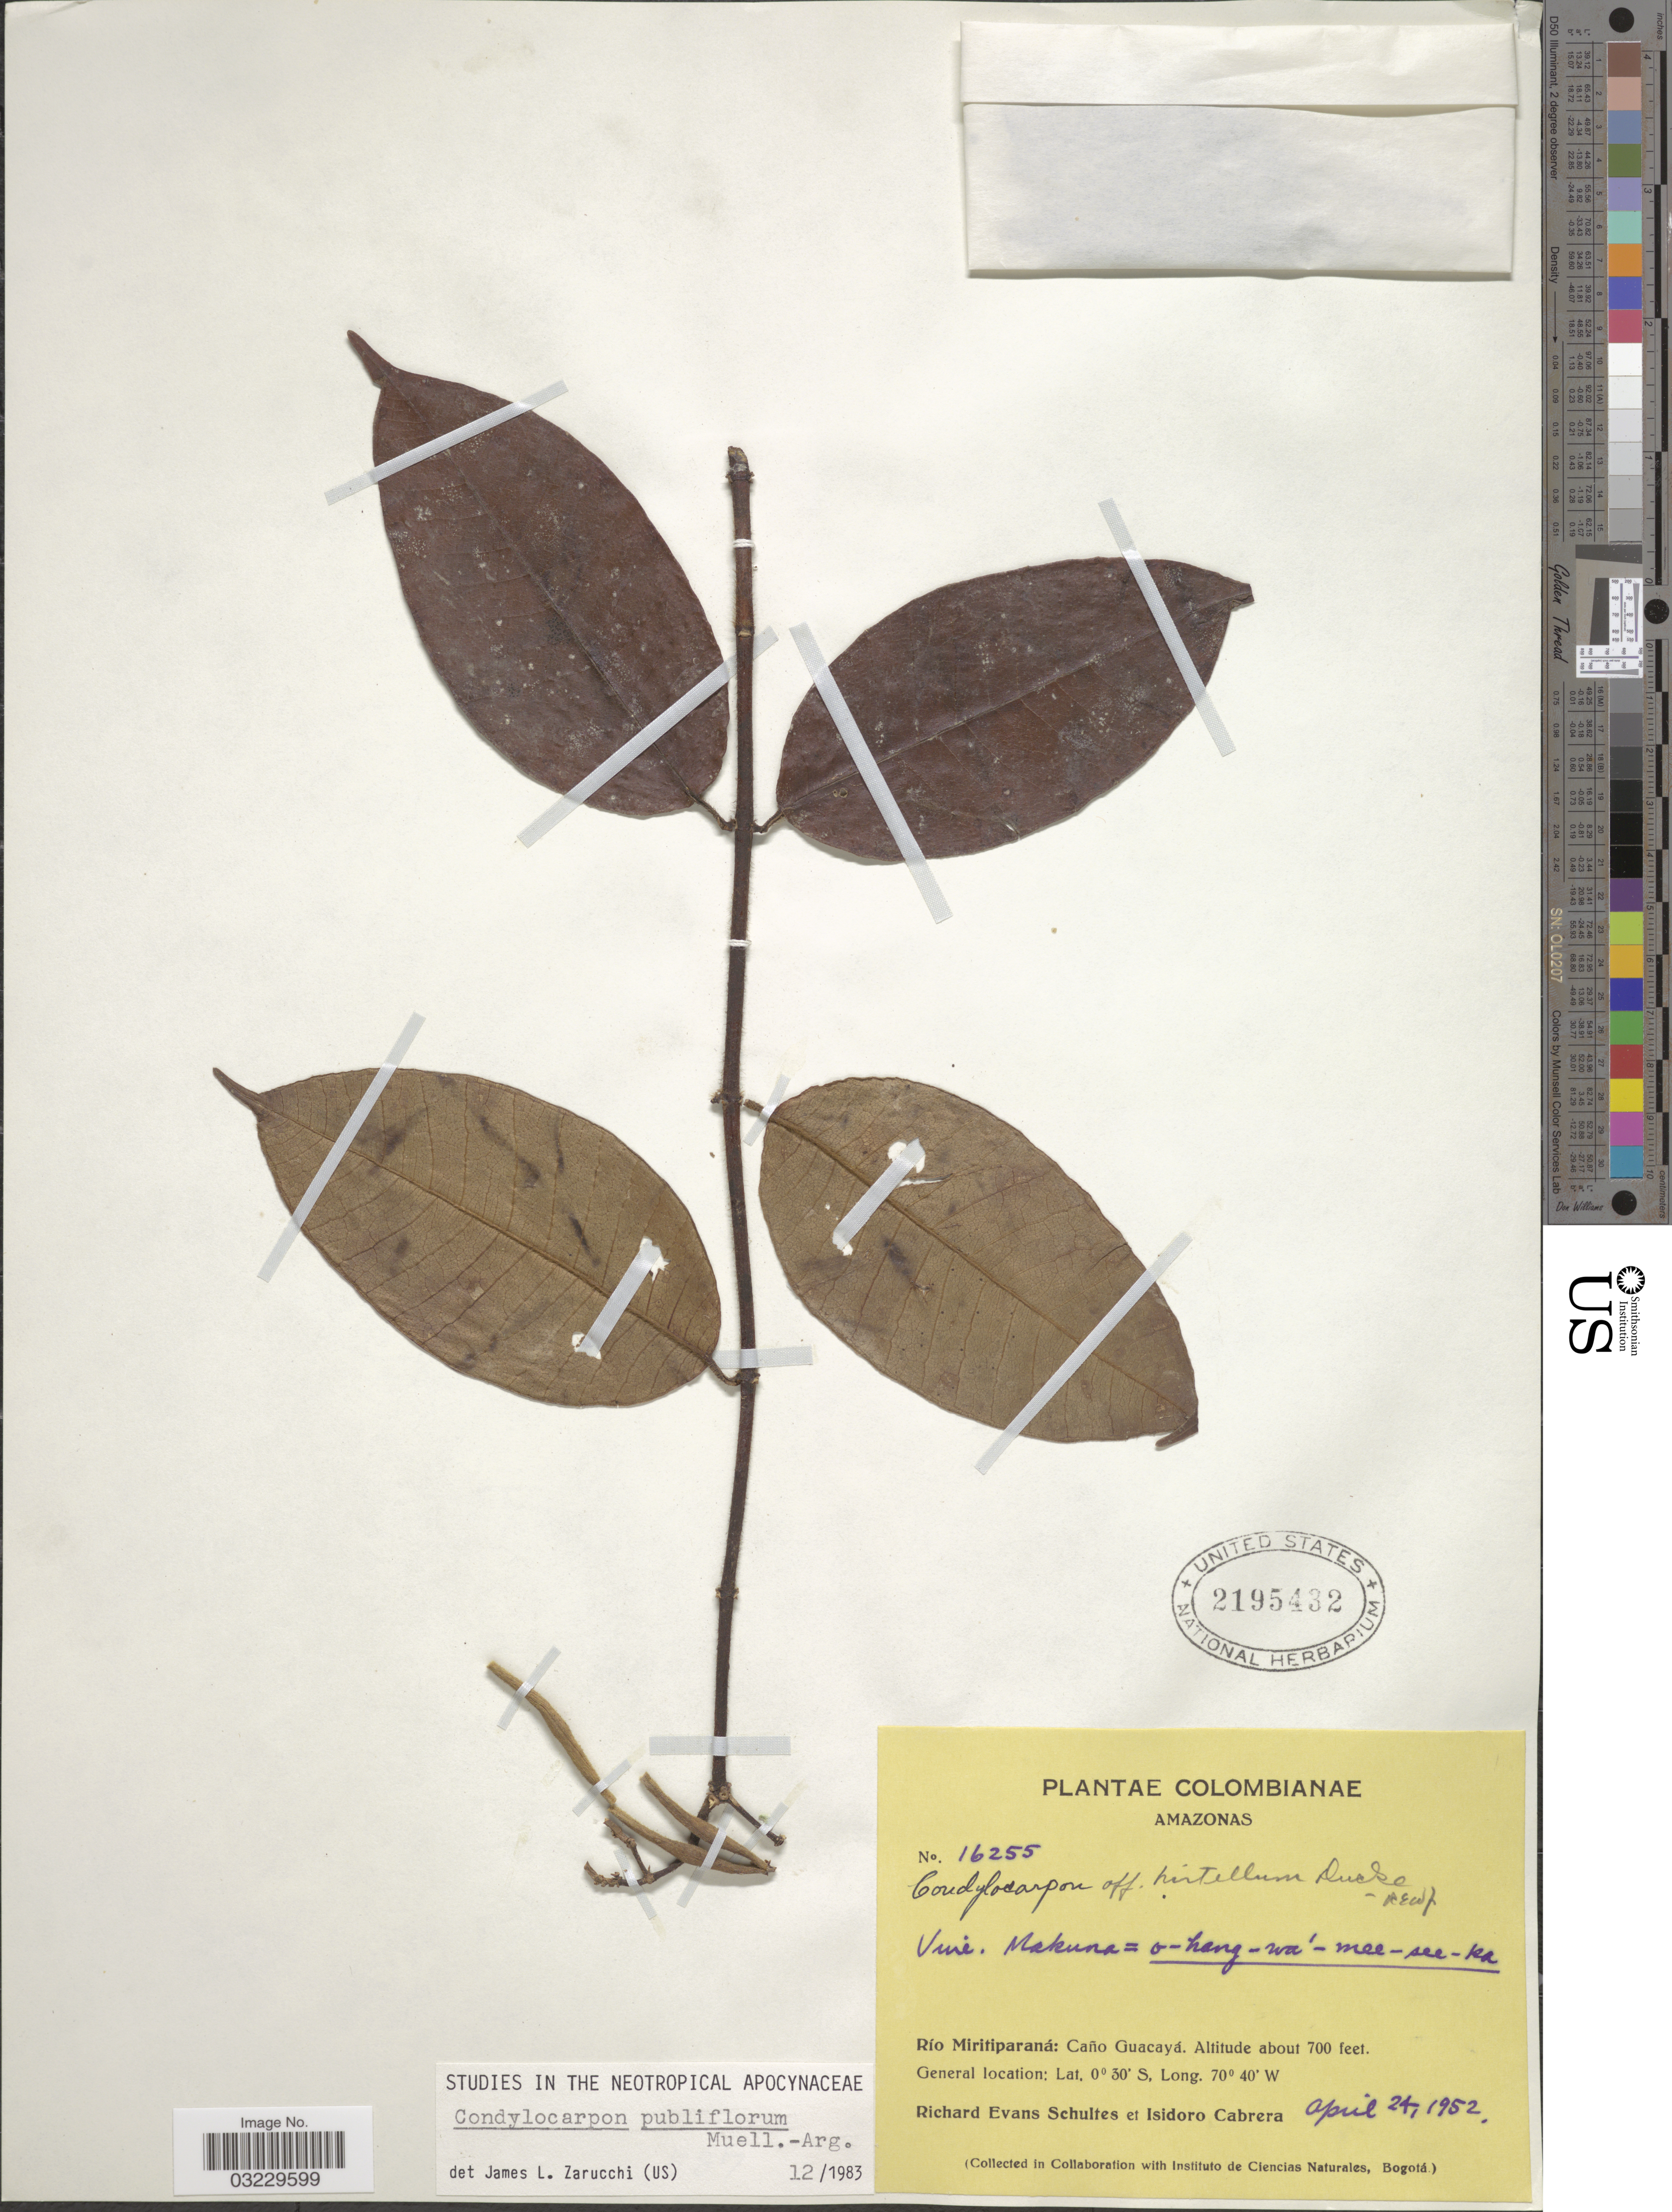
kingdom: Plantae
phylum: Tracheophyta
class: Magnoliopsida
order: Gentianales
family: Apocynaceae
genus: Condylocarpon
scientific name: Condylocarpon pubiflorum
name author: Müll. Arg.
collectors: R. E. Schultes & I. Cabrera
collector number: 16255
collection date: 1952-04-24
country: Colombia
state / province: Amazônas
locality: Río Miritiparaná: Caño Guacayá.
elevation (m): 213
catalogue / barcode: US 2195432